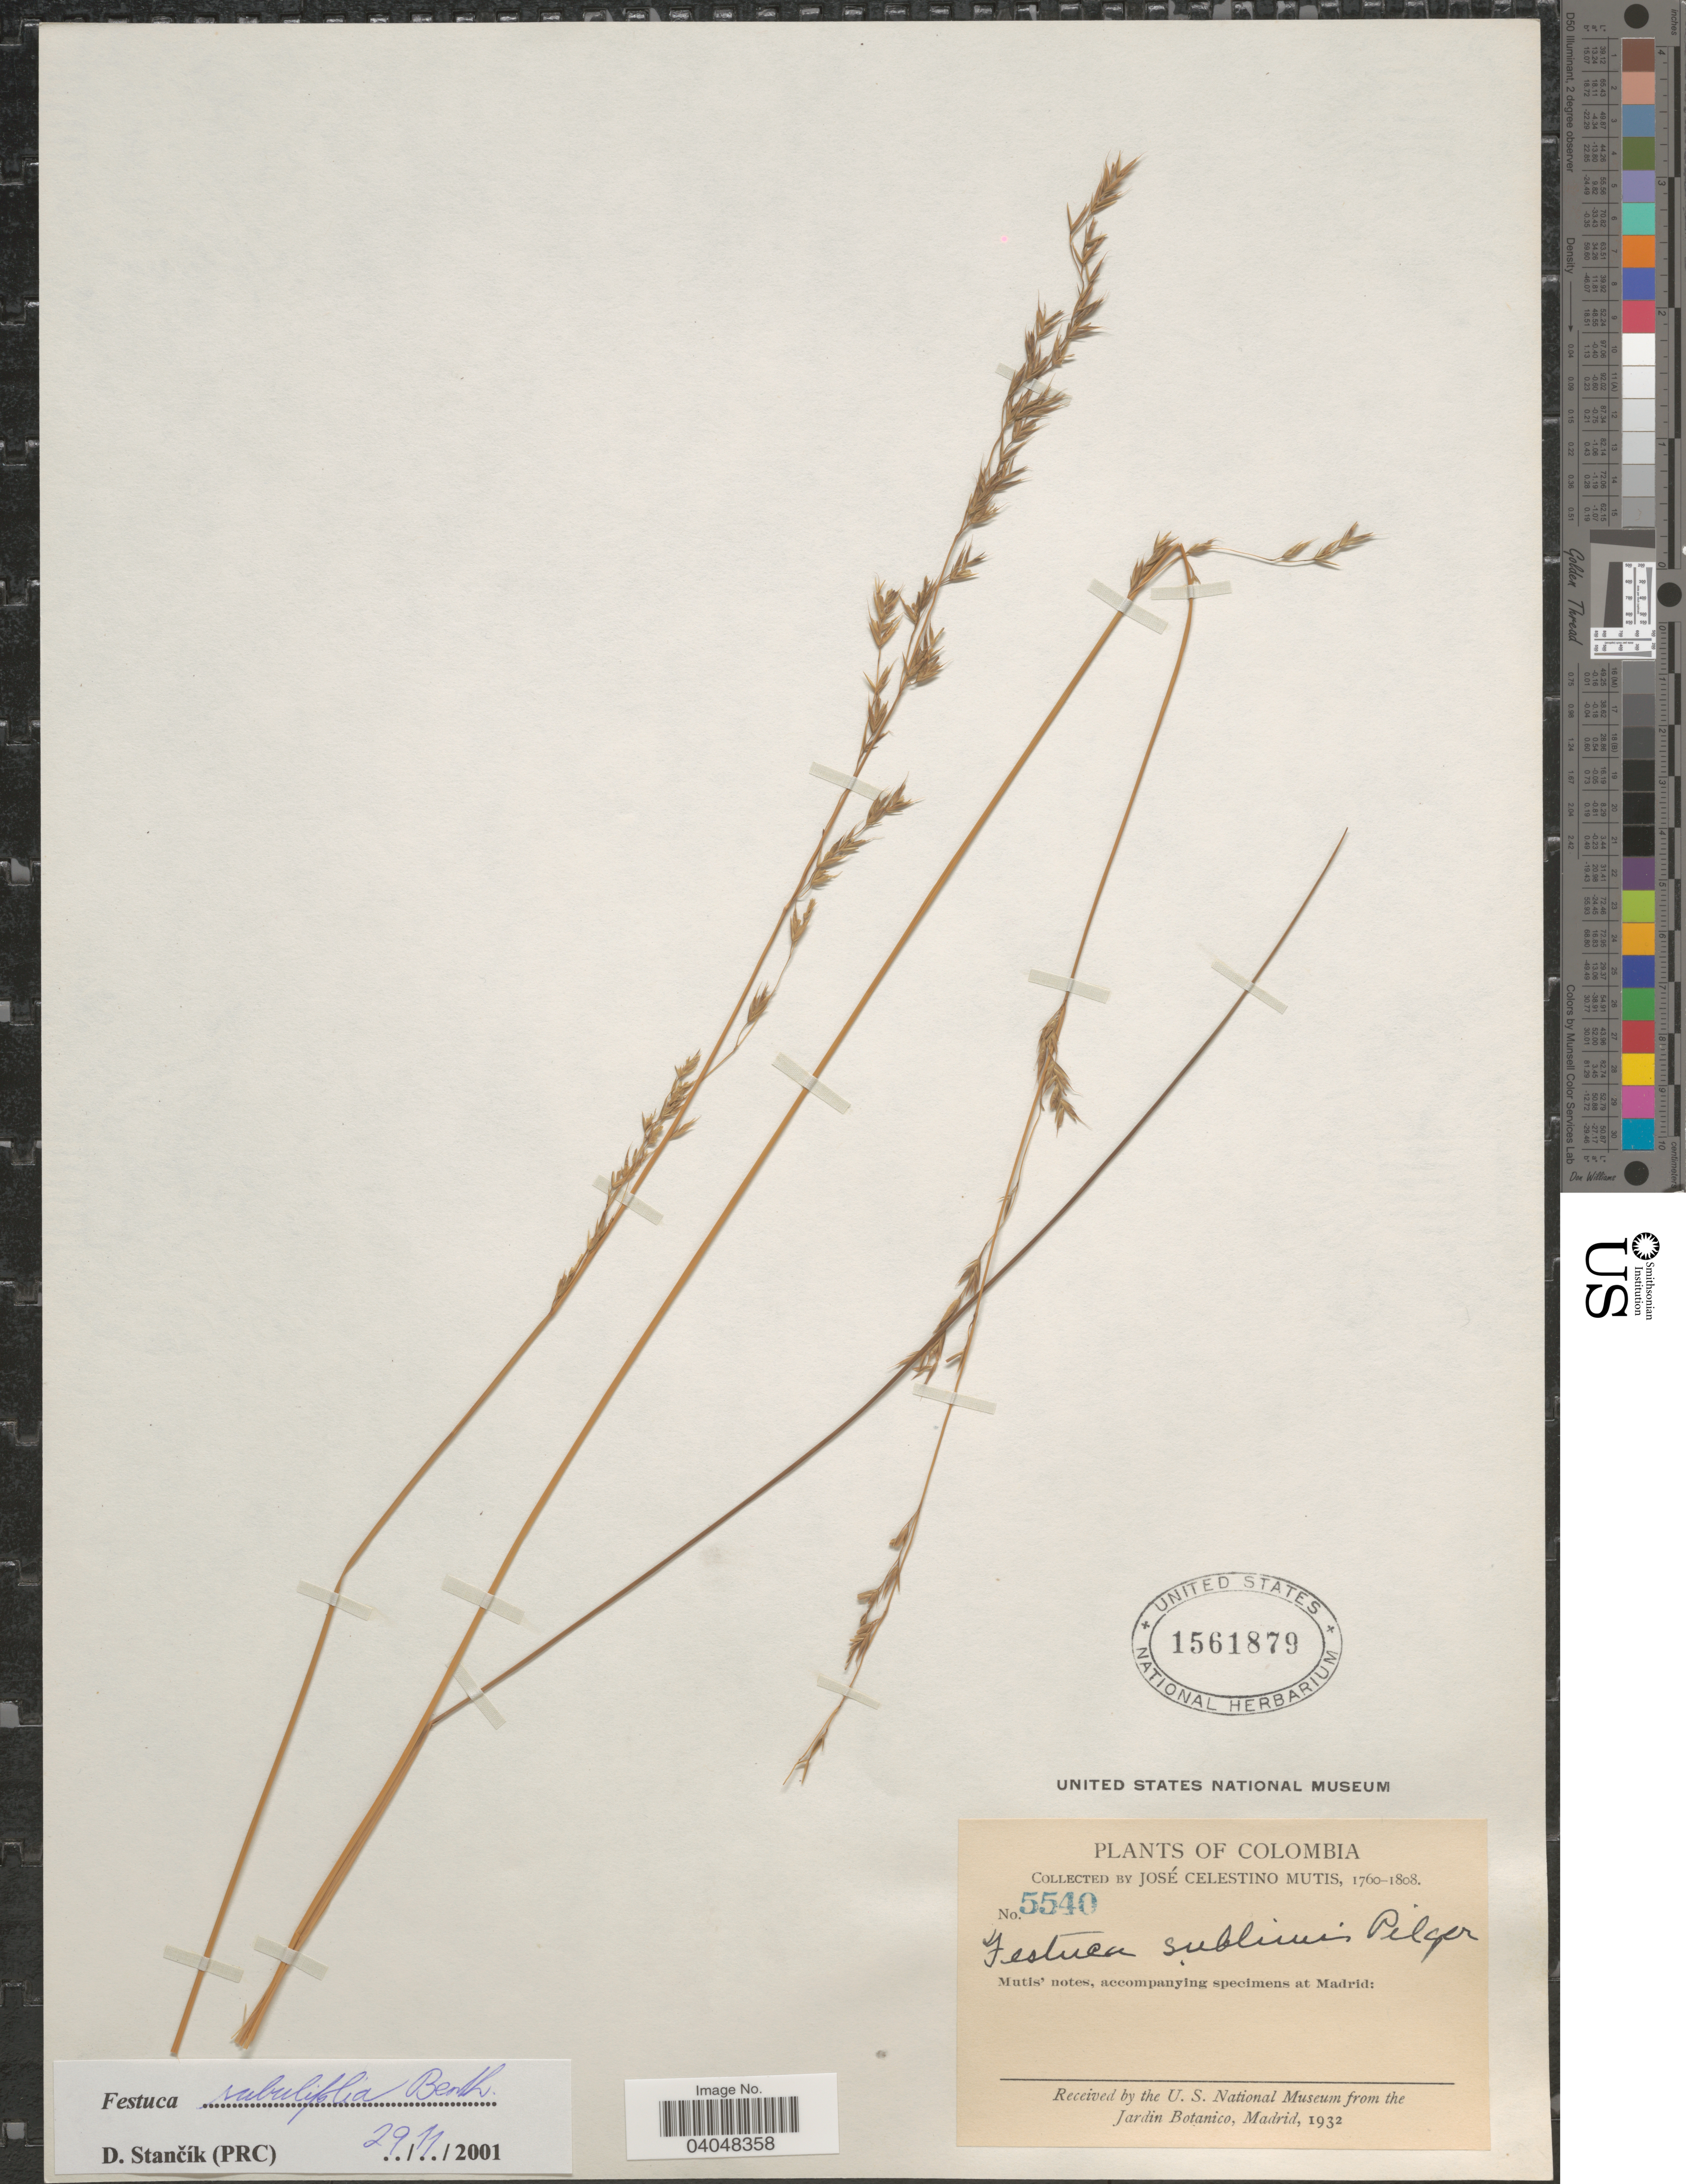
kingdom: Plantae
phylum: Tracheophyta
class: Liliopsida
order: Poales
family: Poaceae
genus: Festuca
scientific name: Festuca subulifolia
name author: Benth.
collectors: J. C. B. Mutis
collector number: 5540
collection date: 1760/1808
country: Colombia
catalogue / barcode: US 1561879